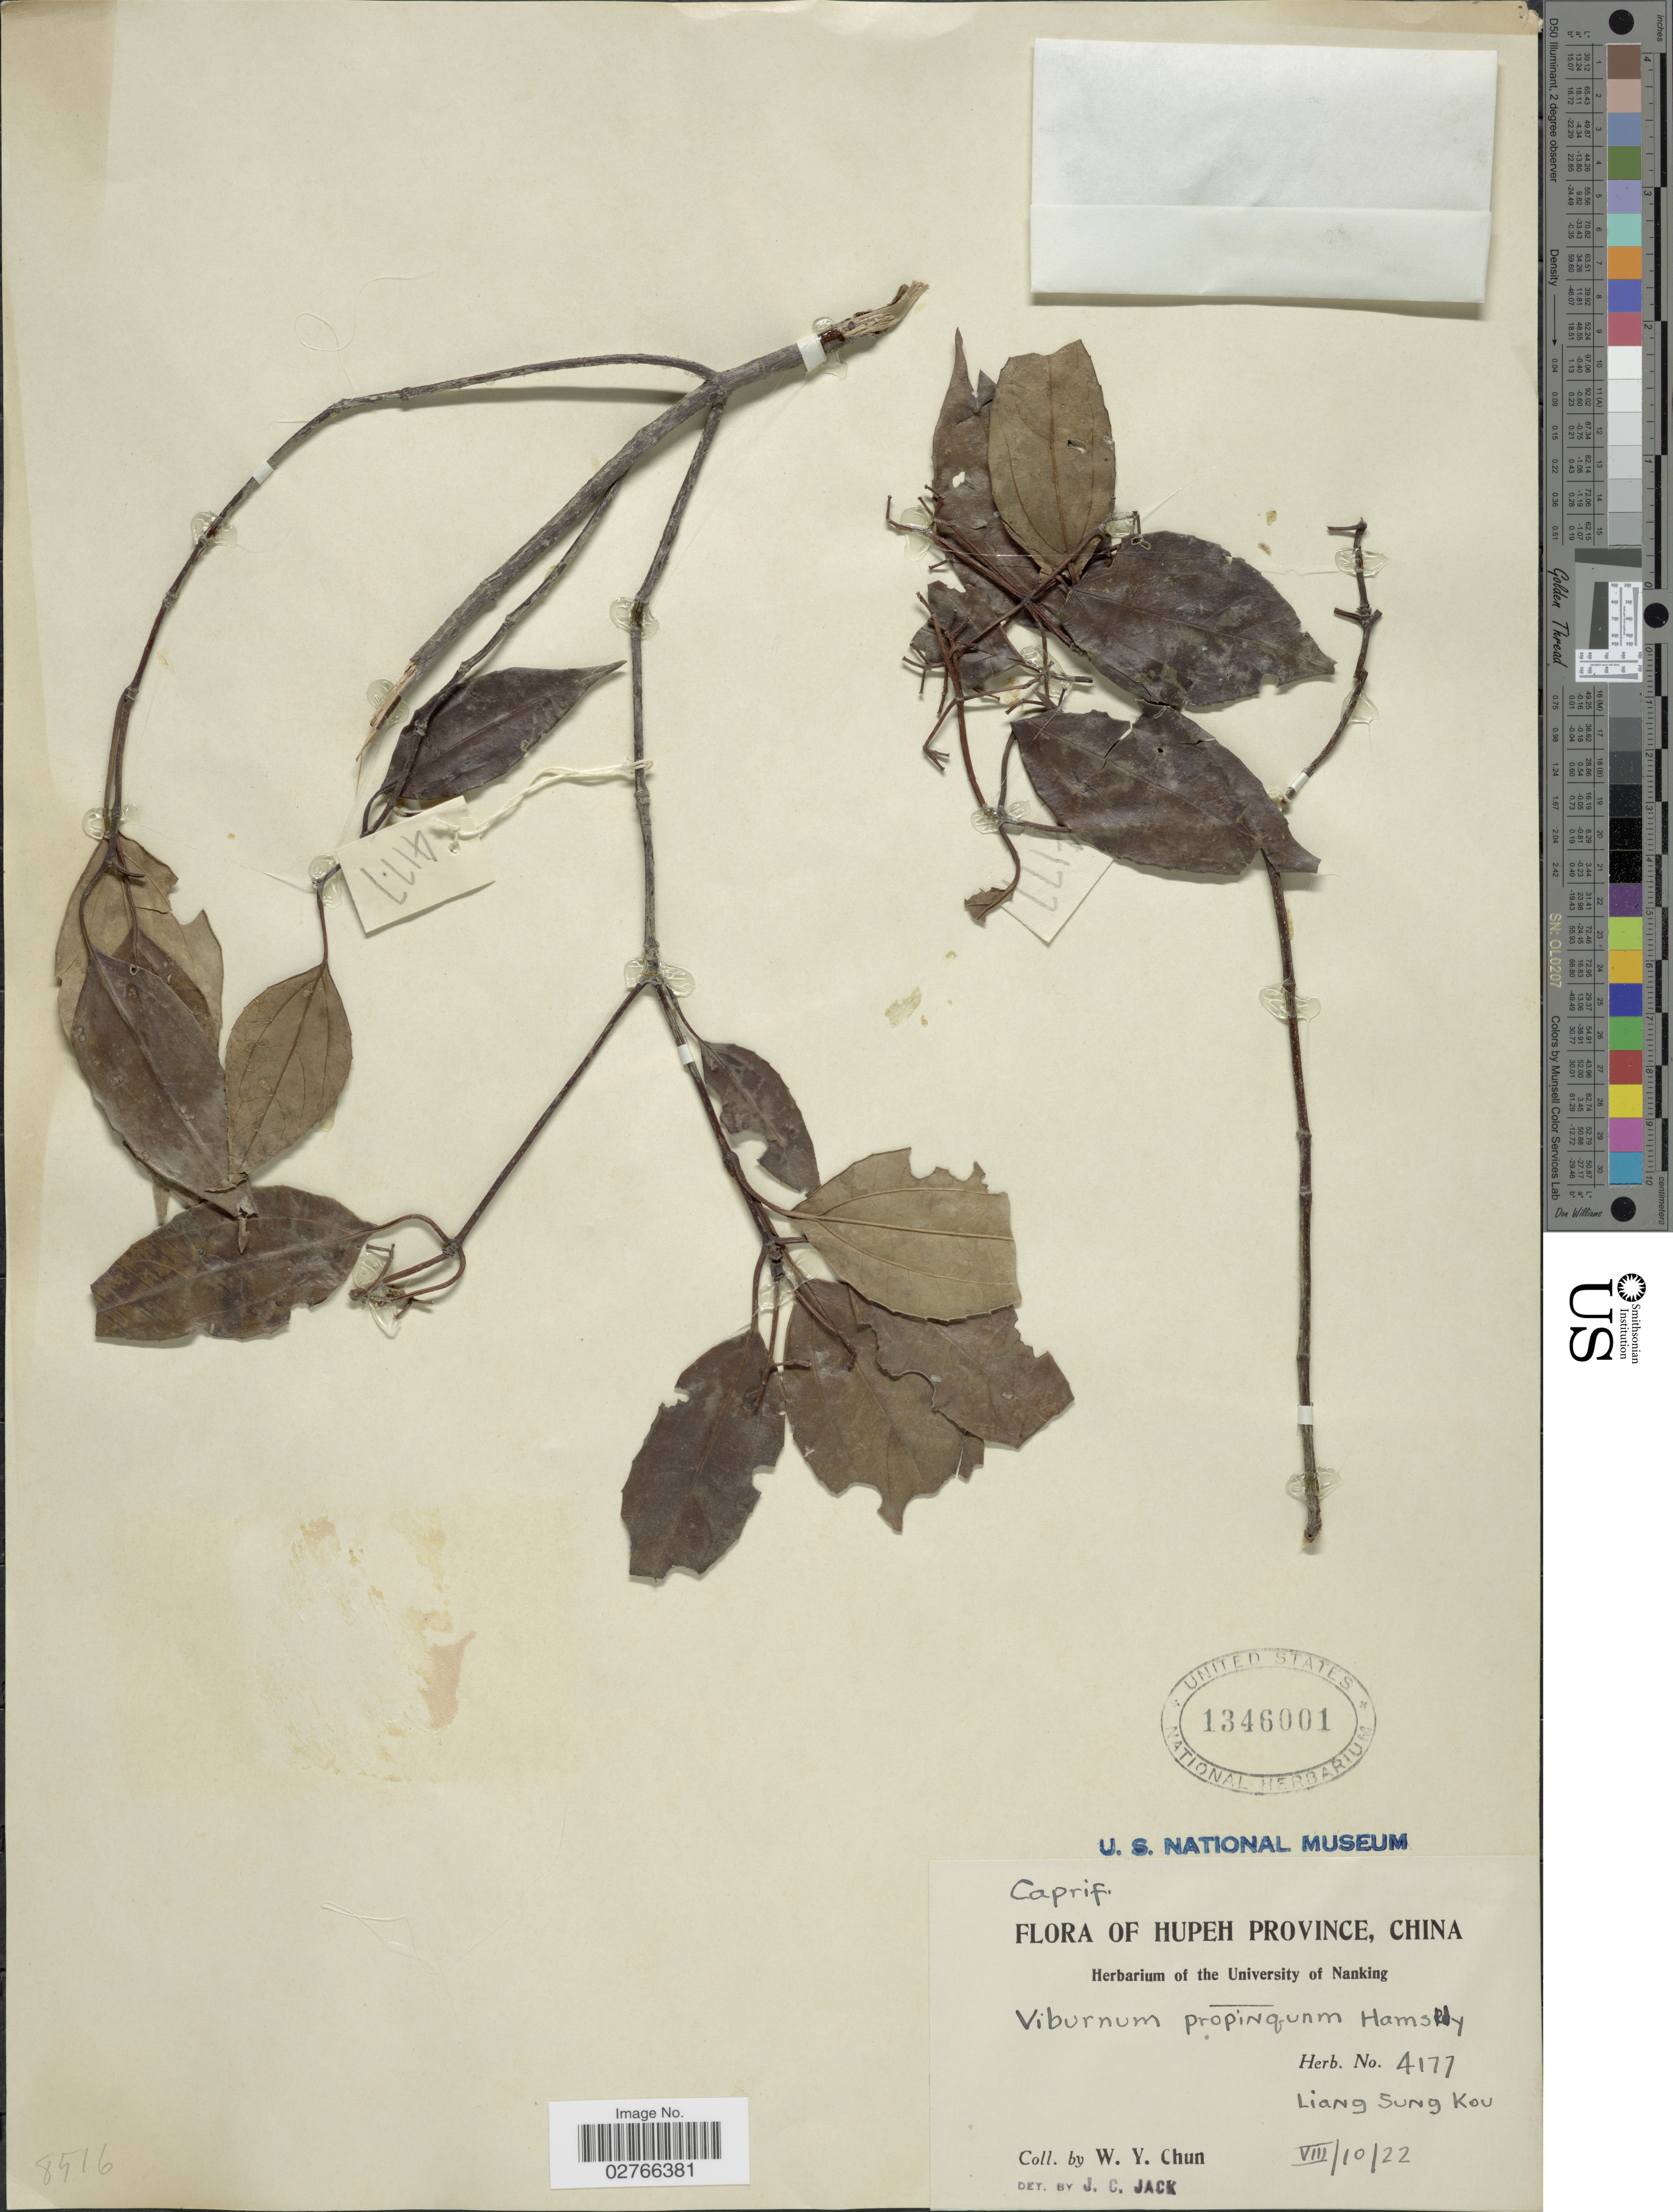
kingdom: Plantae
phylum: Tracheophyta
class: Magnoliopsida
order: Dipsacales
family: Viburnaceae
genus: Viburnum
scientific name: Viburnum propinquum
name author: Hemsl. in F.B. Forbes & Hemsl.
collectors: W. Y. Chun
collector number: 4177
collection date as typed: Transcribed d/m/y: 10/8/22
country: China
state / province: Hubei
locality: Hupeh Province, Liang Sung Kou.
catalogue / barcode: US 1346001